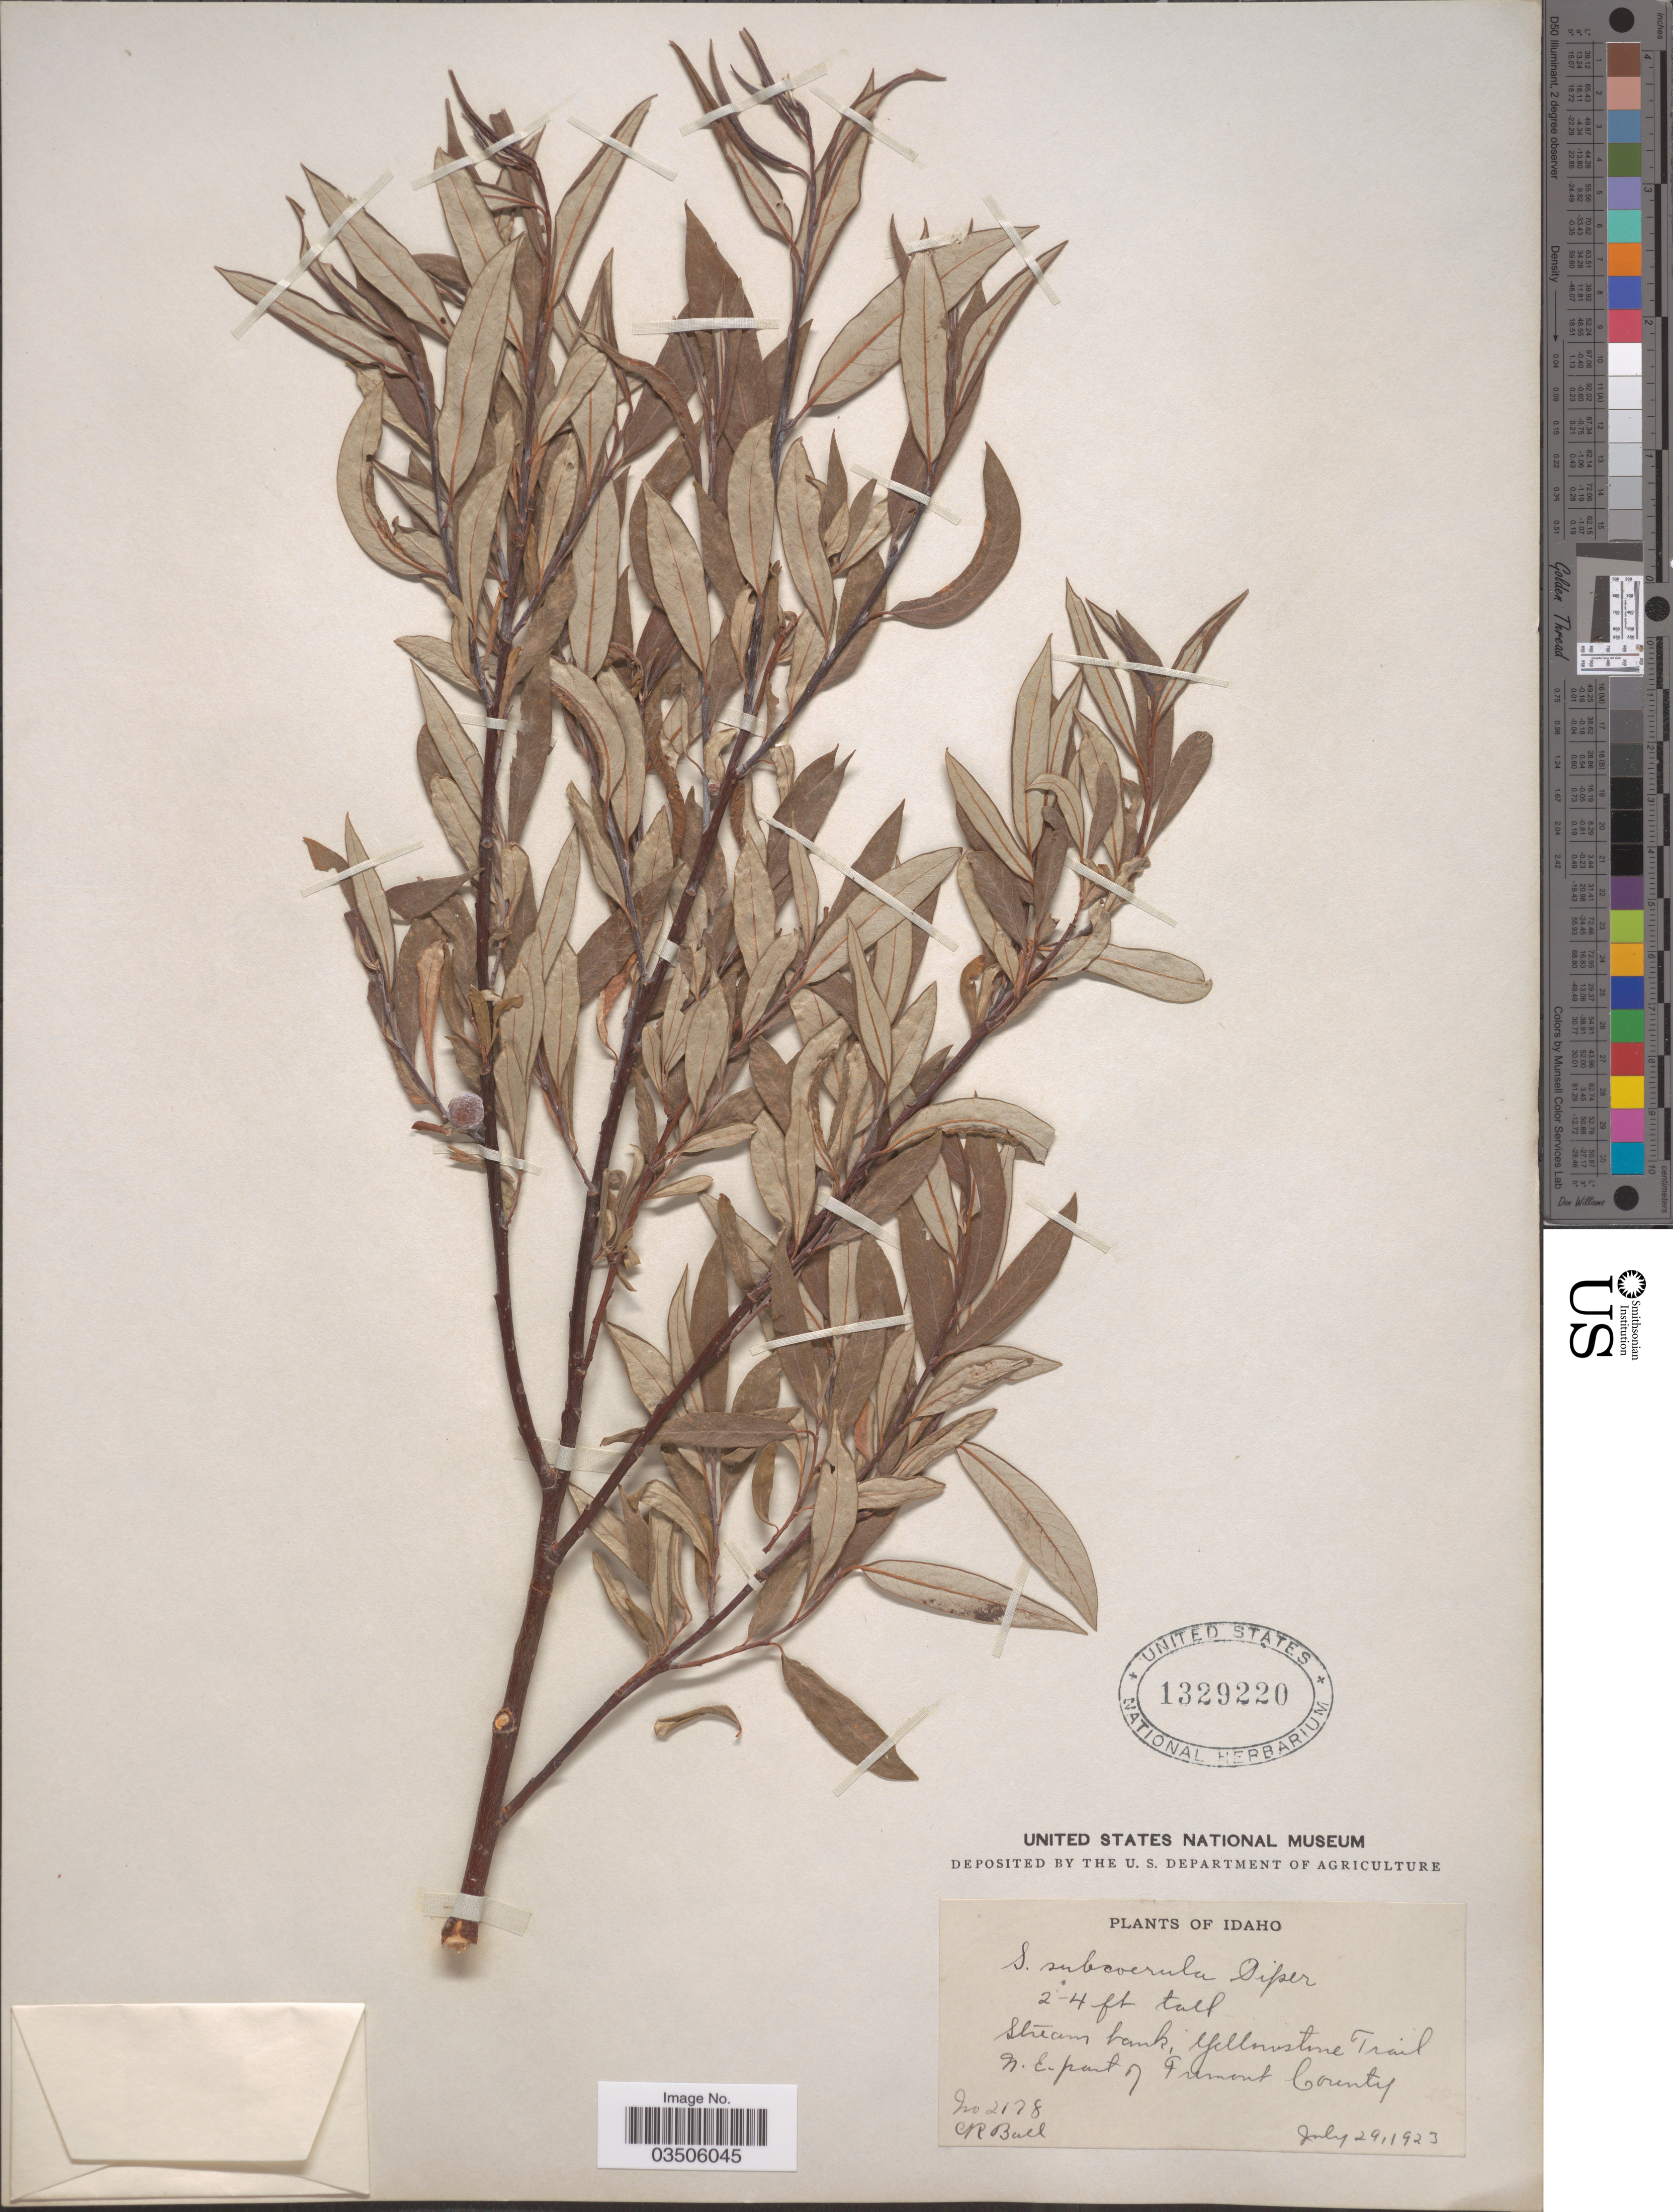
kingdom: Plantae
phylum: Tracheophyta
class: Magnoliopsida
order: Malpighiales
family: Salicaceae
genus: Salix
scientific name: Salix subcoerulea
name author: Piper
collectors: C. R. Ball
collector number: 2178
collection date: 1923-07-29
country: United States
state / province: Idaho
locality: Yellowstone Trail, N.E. part of Fremont County.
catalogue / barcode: US 1329220